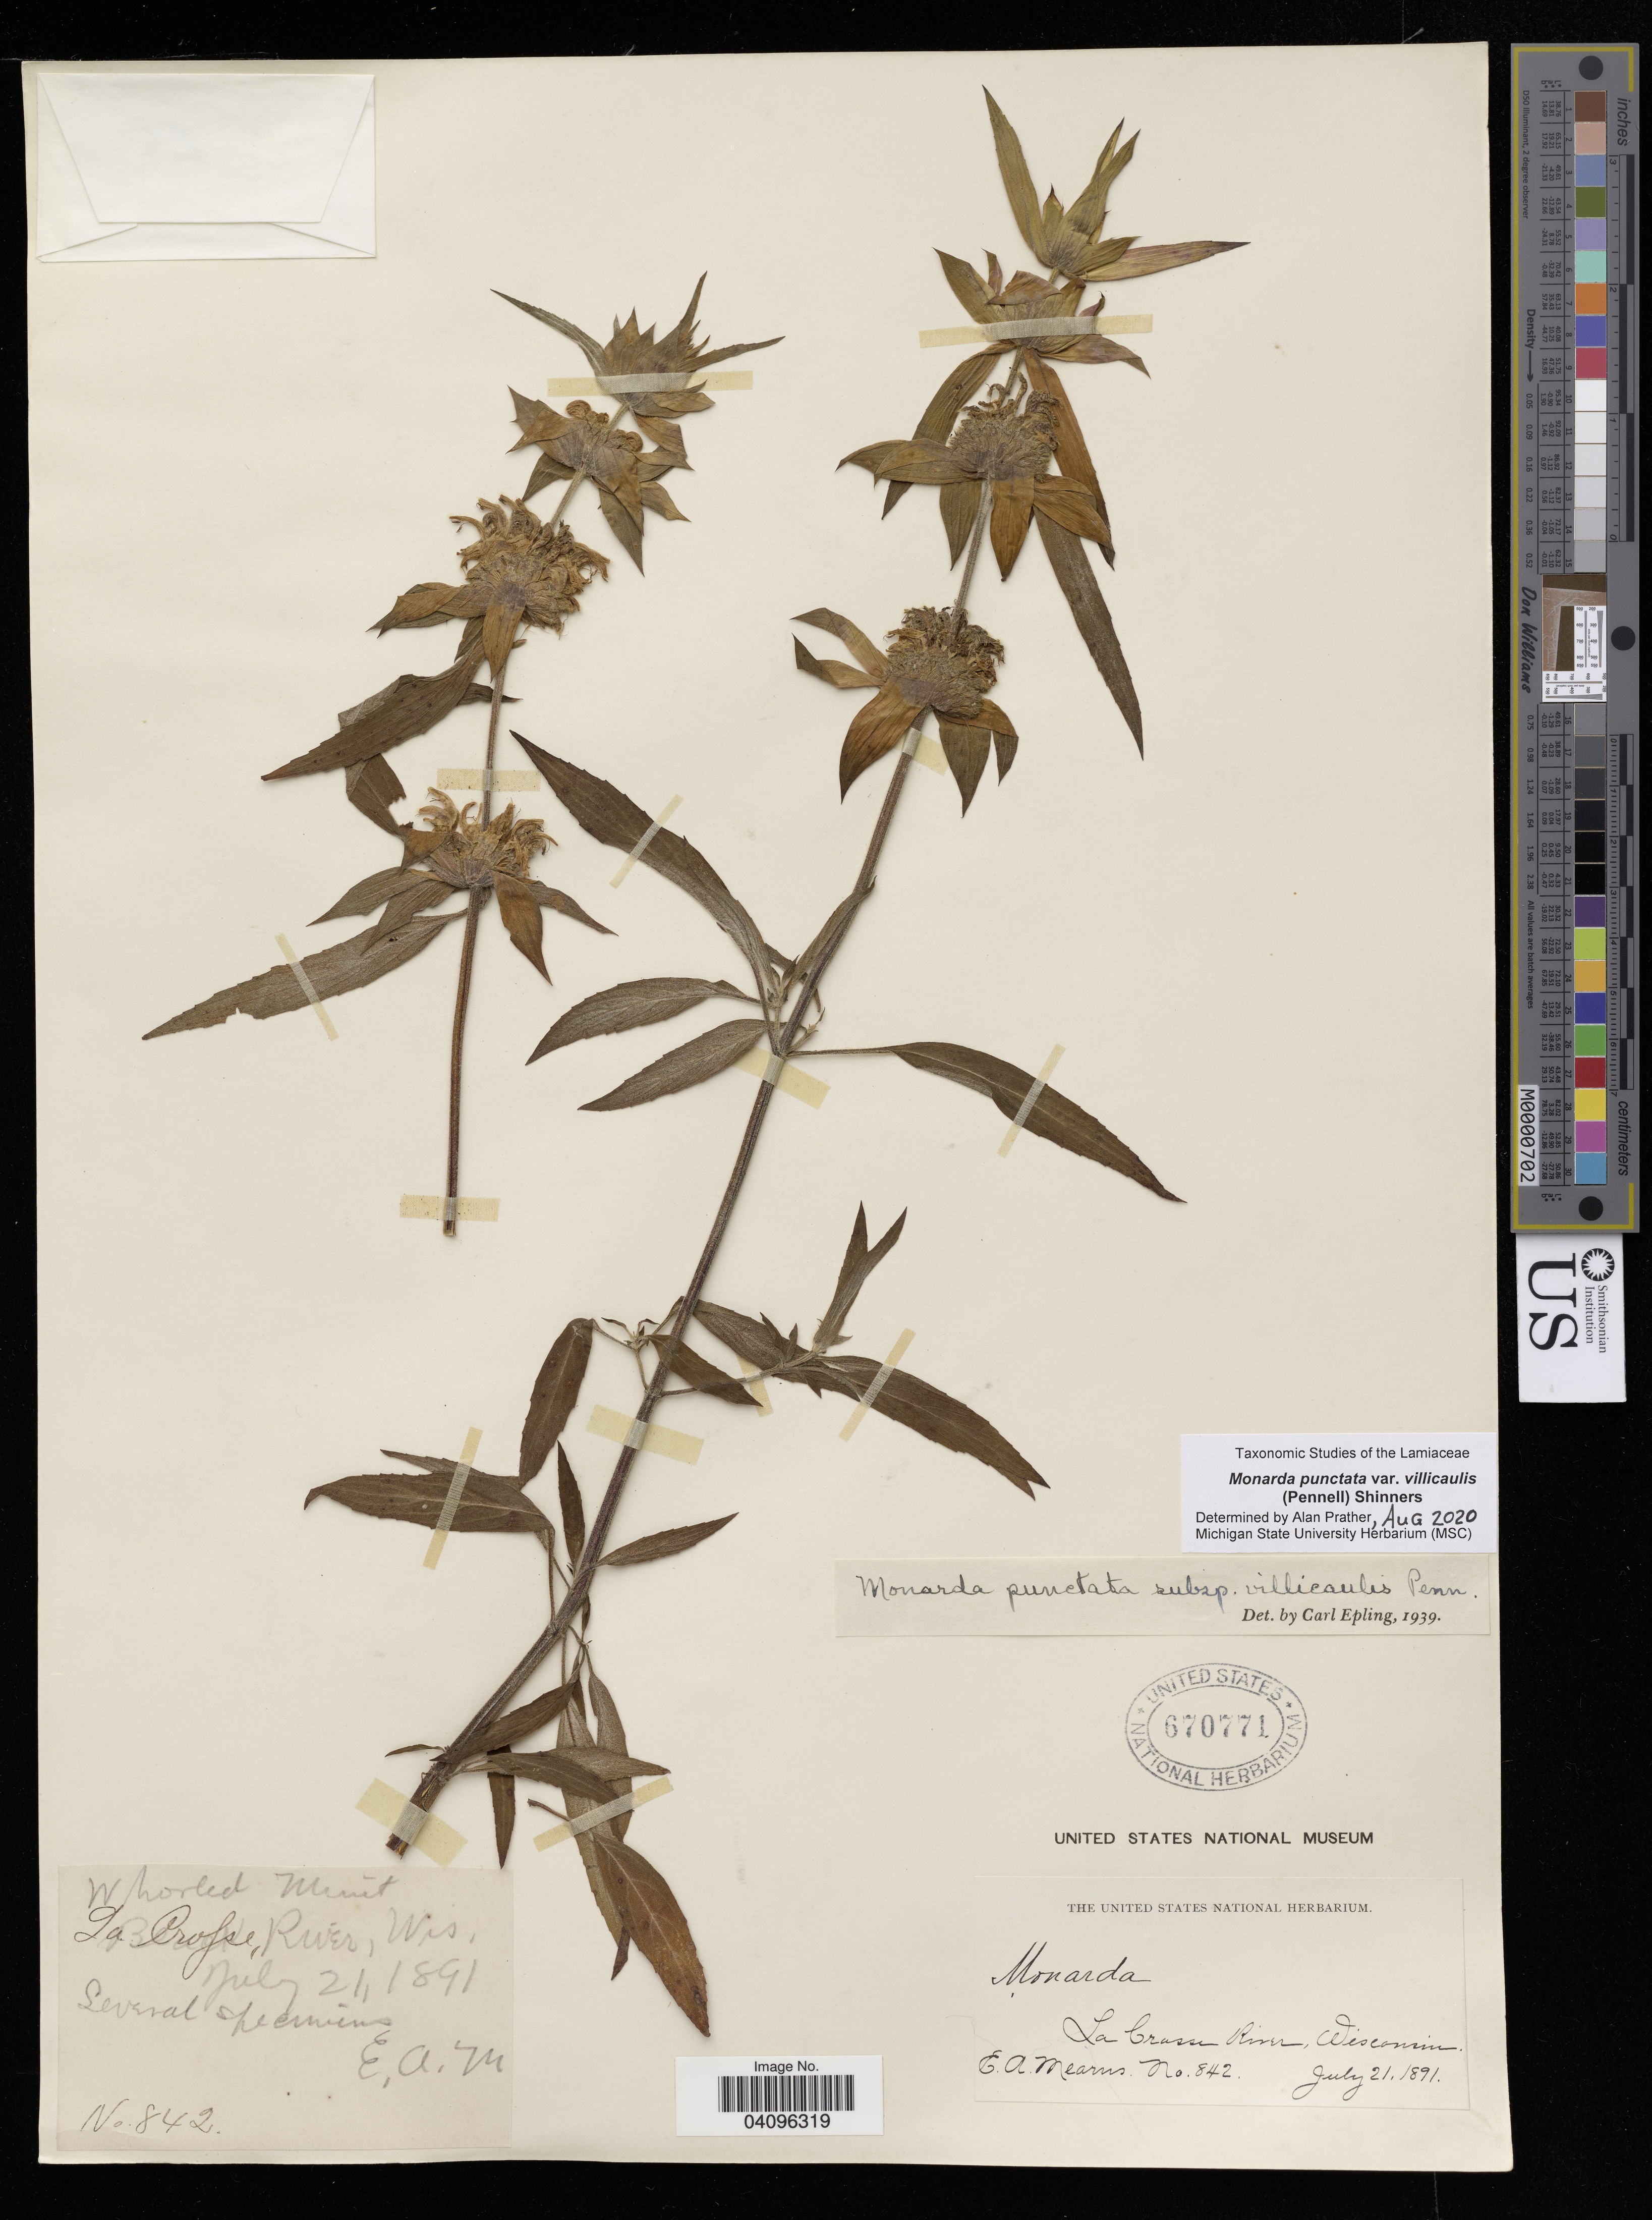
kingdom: Plantae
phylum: Tracheophyta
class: Magnoliopsida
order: Lamiales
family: Lamiaceae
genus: Monarda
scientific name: Monarda punctata var. villicaulis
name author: (Pennell) Shinners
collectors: E. A. Mearns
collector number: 842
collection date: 1891-07-21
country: United States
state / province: Wisconsin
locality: La Crosse River.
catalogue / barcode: US 670771